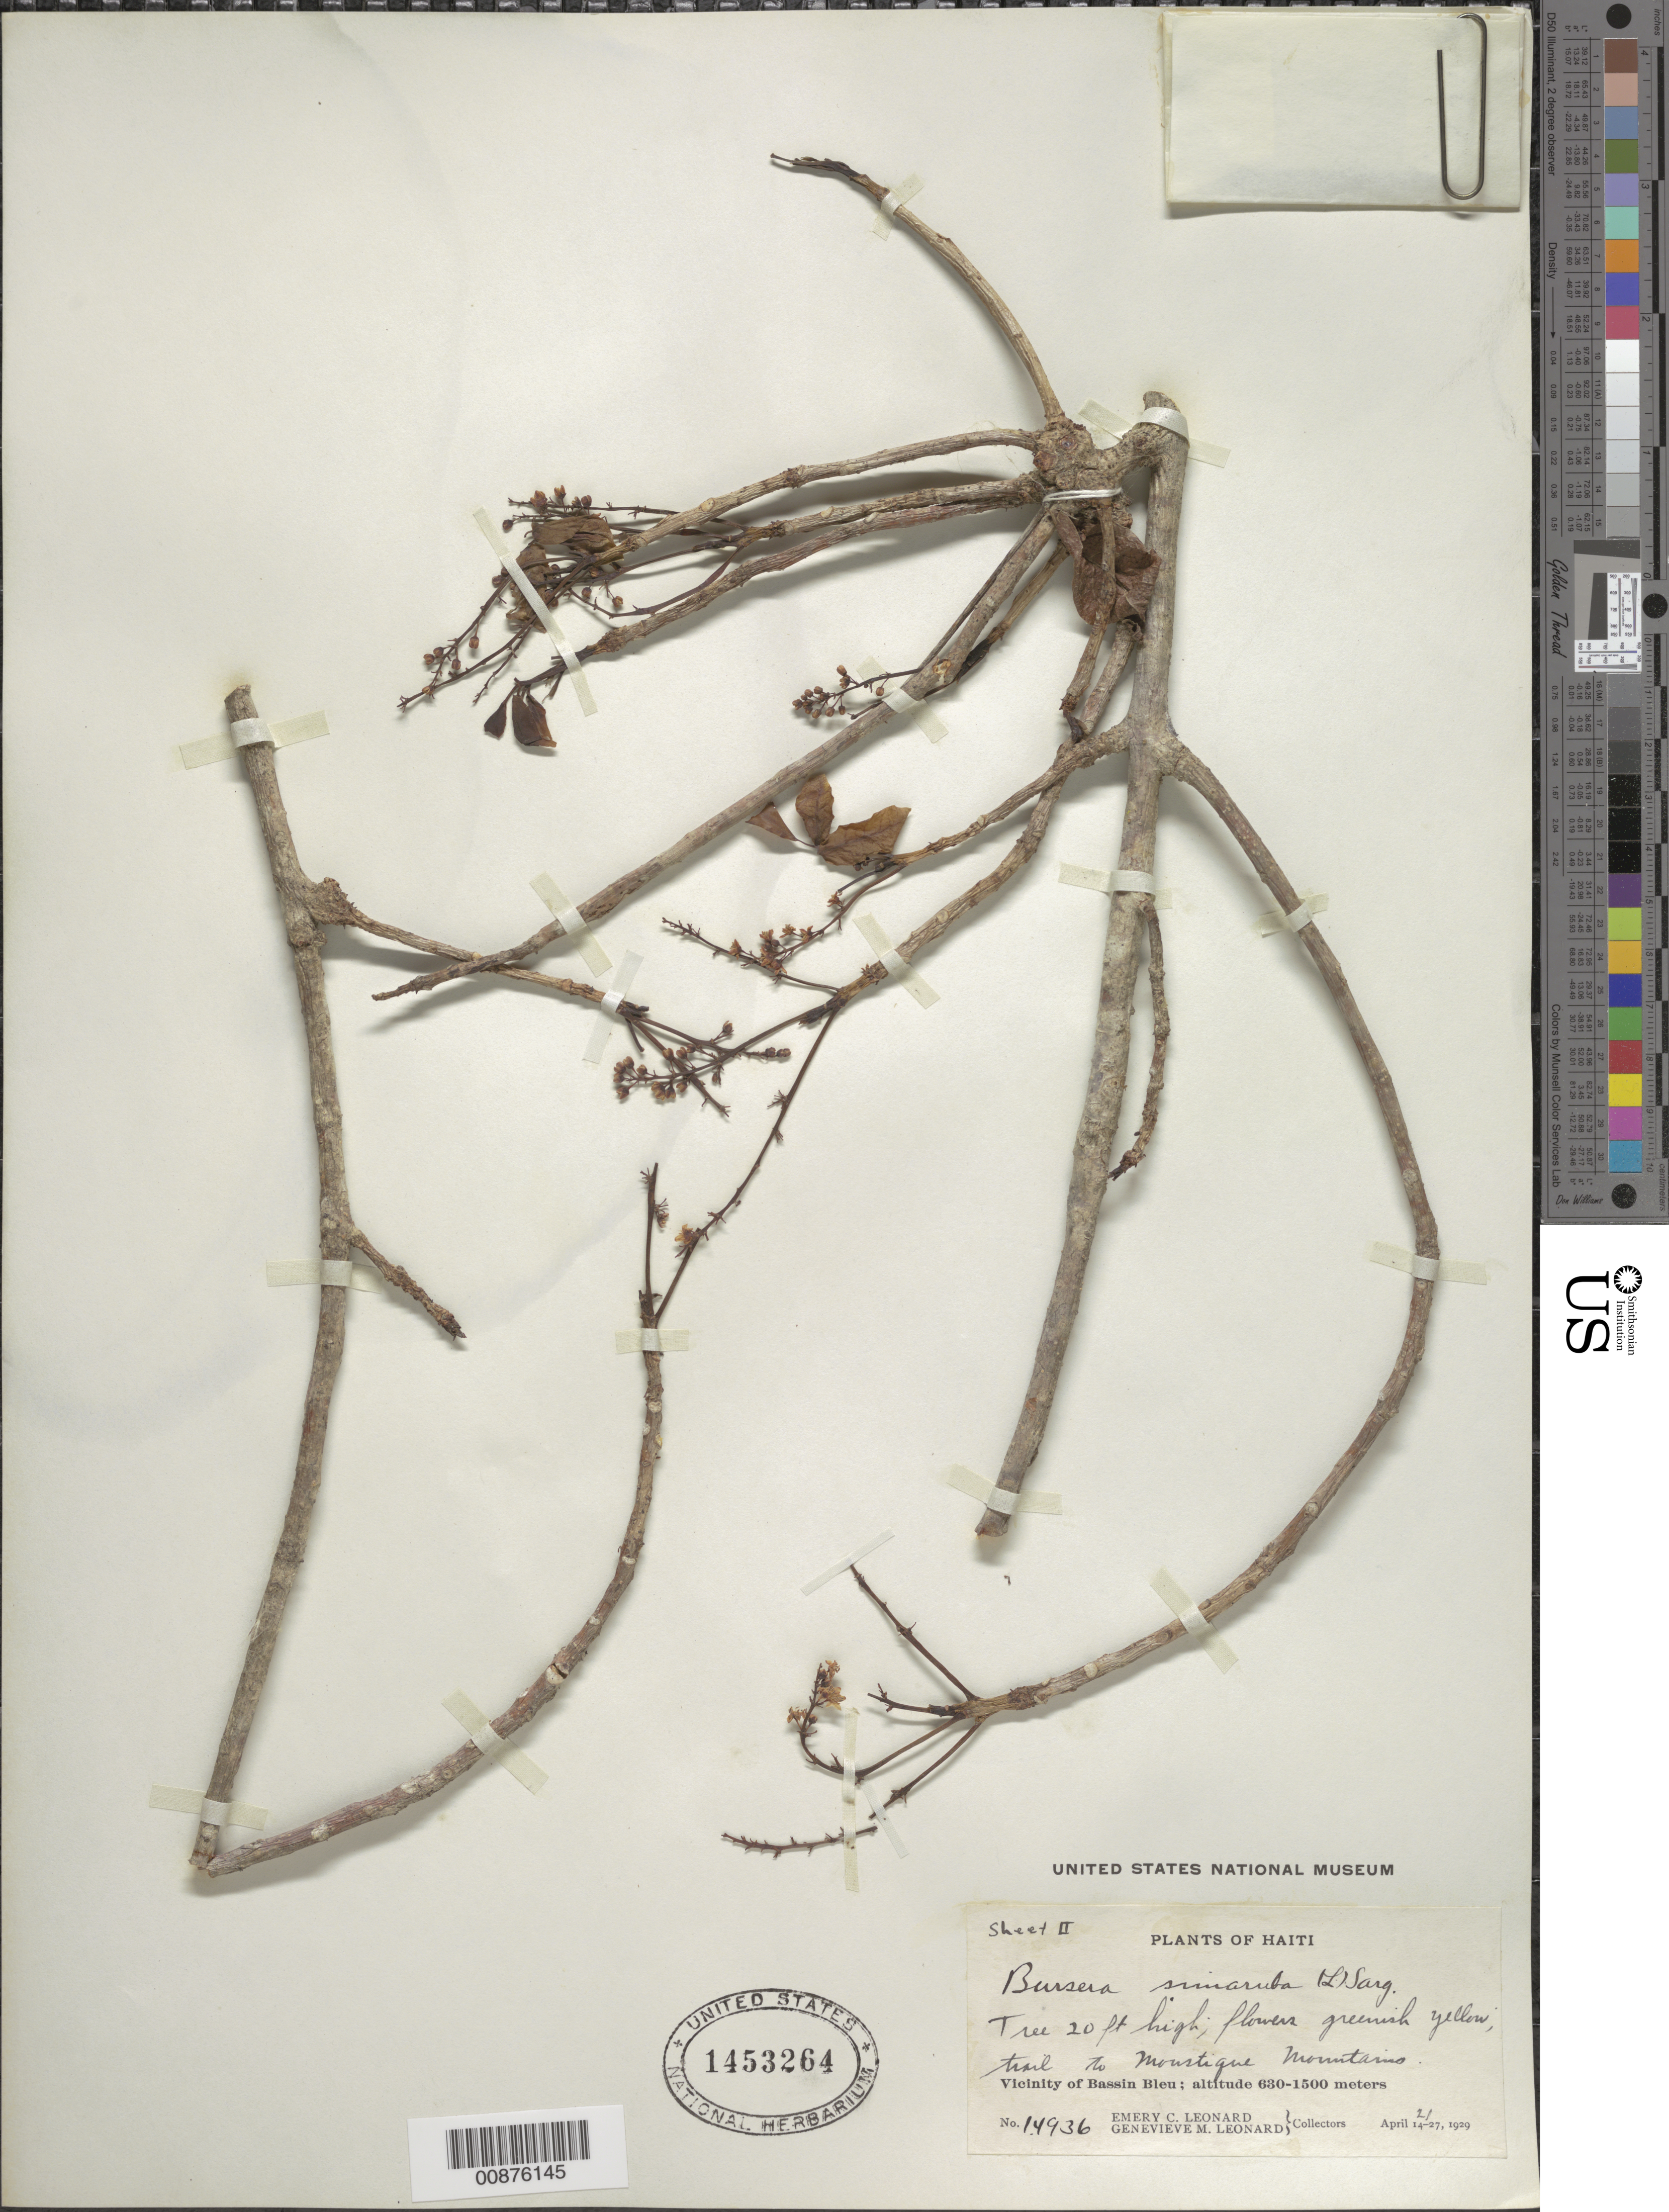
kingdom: Plantae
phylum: Tracheophyta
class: Magnoliopsida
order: Sapindales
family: Burseraceae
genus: Bursera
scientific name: Bursera simaruba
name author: (L.) Sarg.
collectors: E. C. Leonard & G. M. Leonard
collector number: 14936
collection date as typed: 21 Apr 1929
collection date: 1929-04-21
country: Haiti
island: Hispaniola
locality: Vicinity of Bassin Bleu, trail to Moustique Mountains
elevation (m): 630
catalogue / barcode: US 1453264